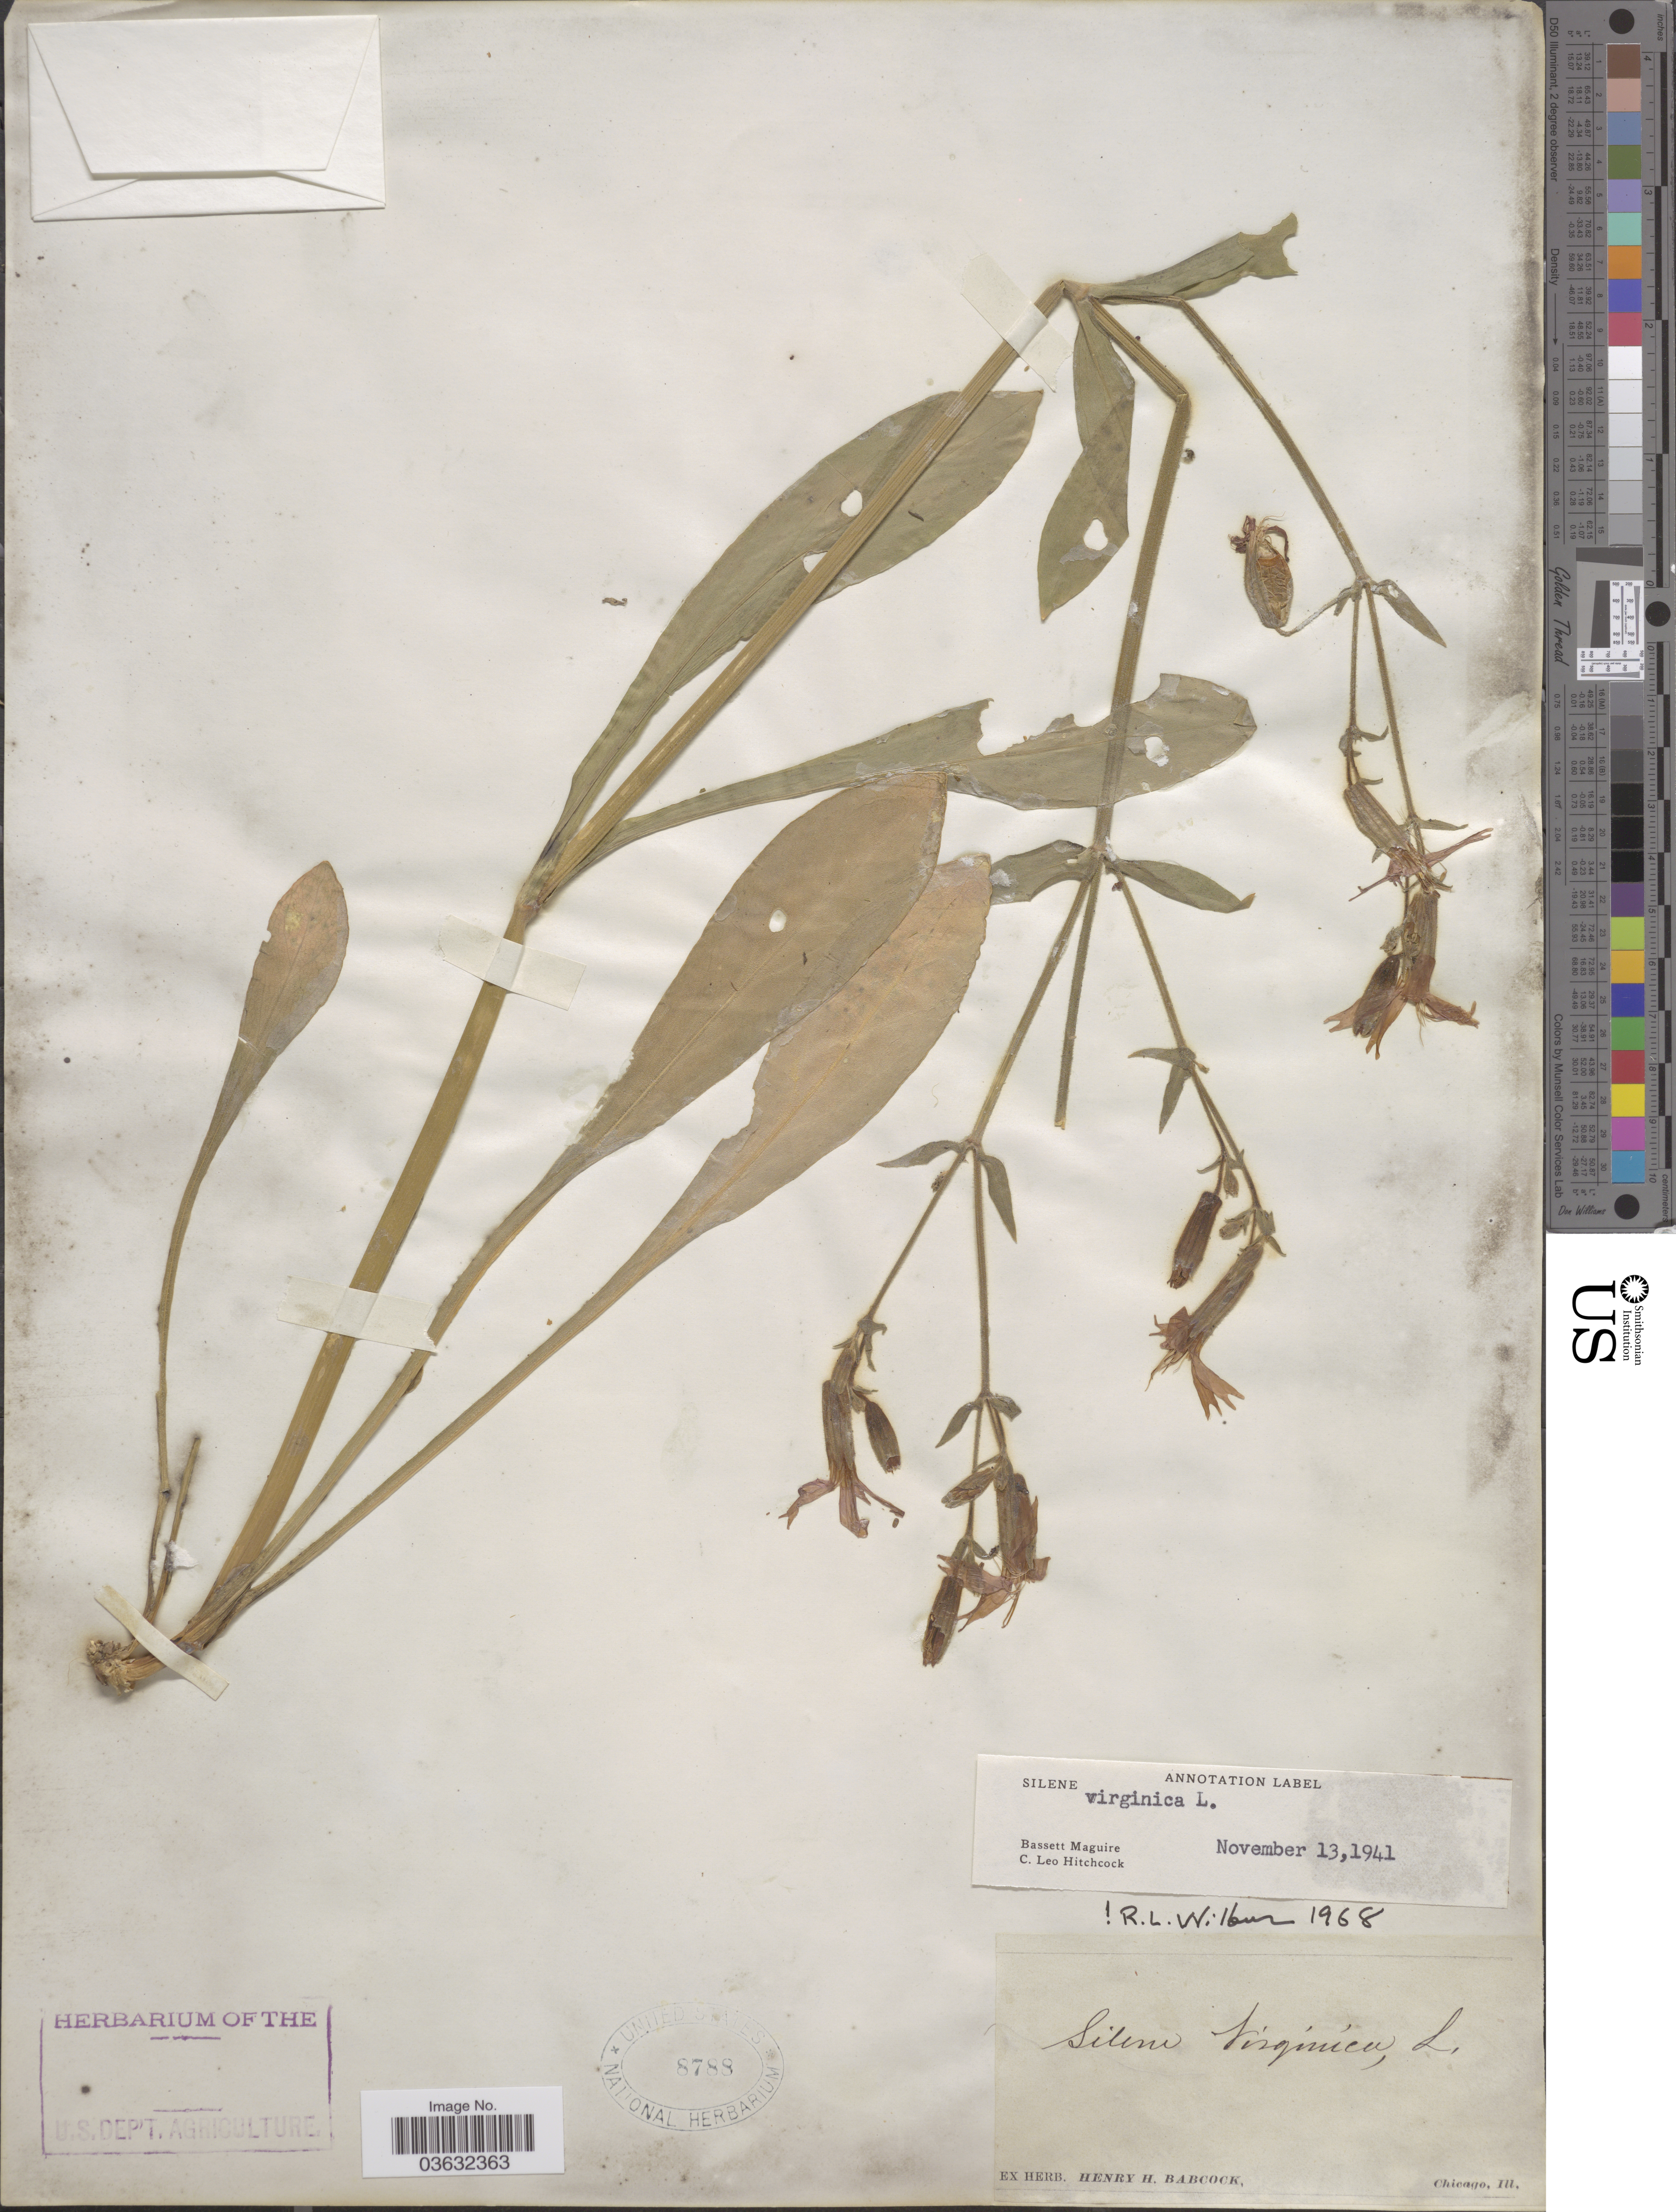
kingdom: Plantae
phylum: Tracheophyta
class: Magnoliopsida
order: Caryophyllales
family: Caryophyllaceae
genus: Silene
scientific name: Silene virginica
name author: L.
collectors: ex herb. Henry Homes Babcock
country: United States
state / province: Illinois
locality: Chicago.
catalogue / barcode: US 8788